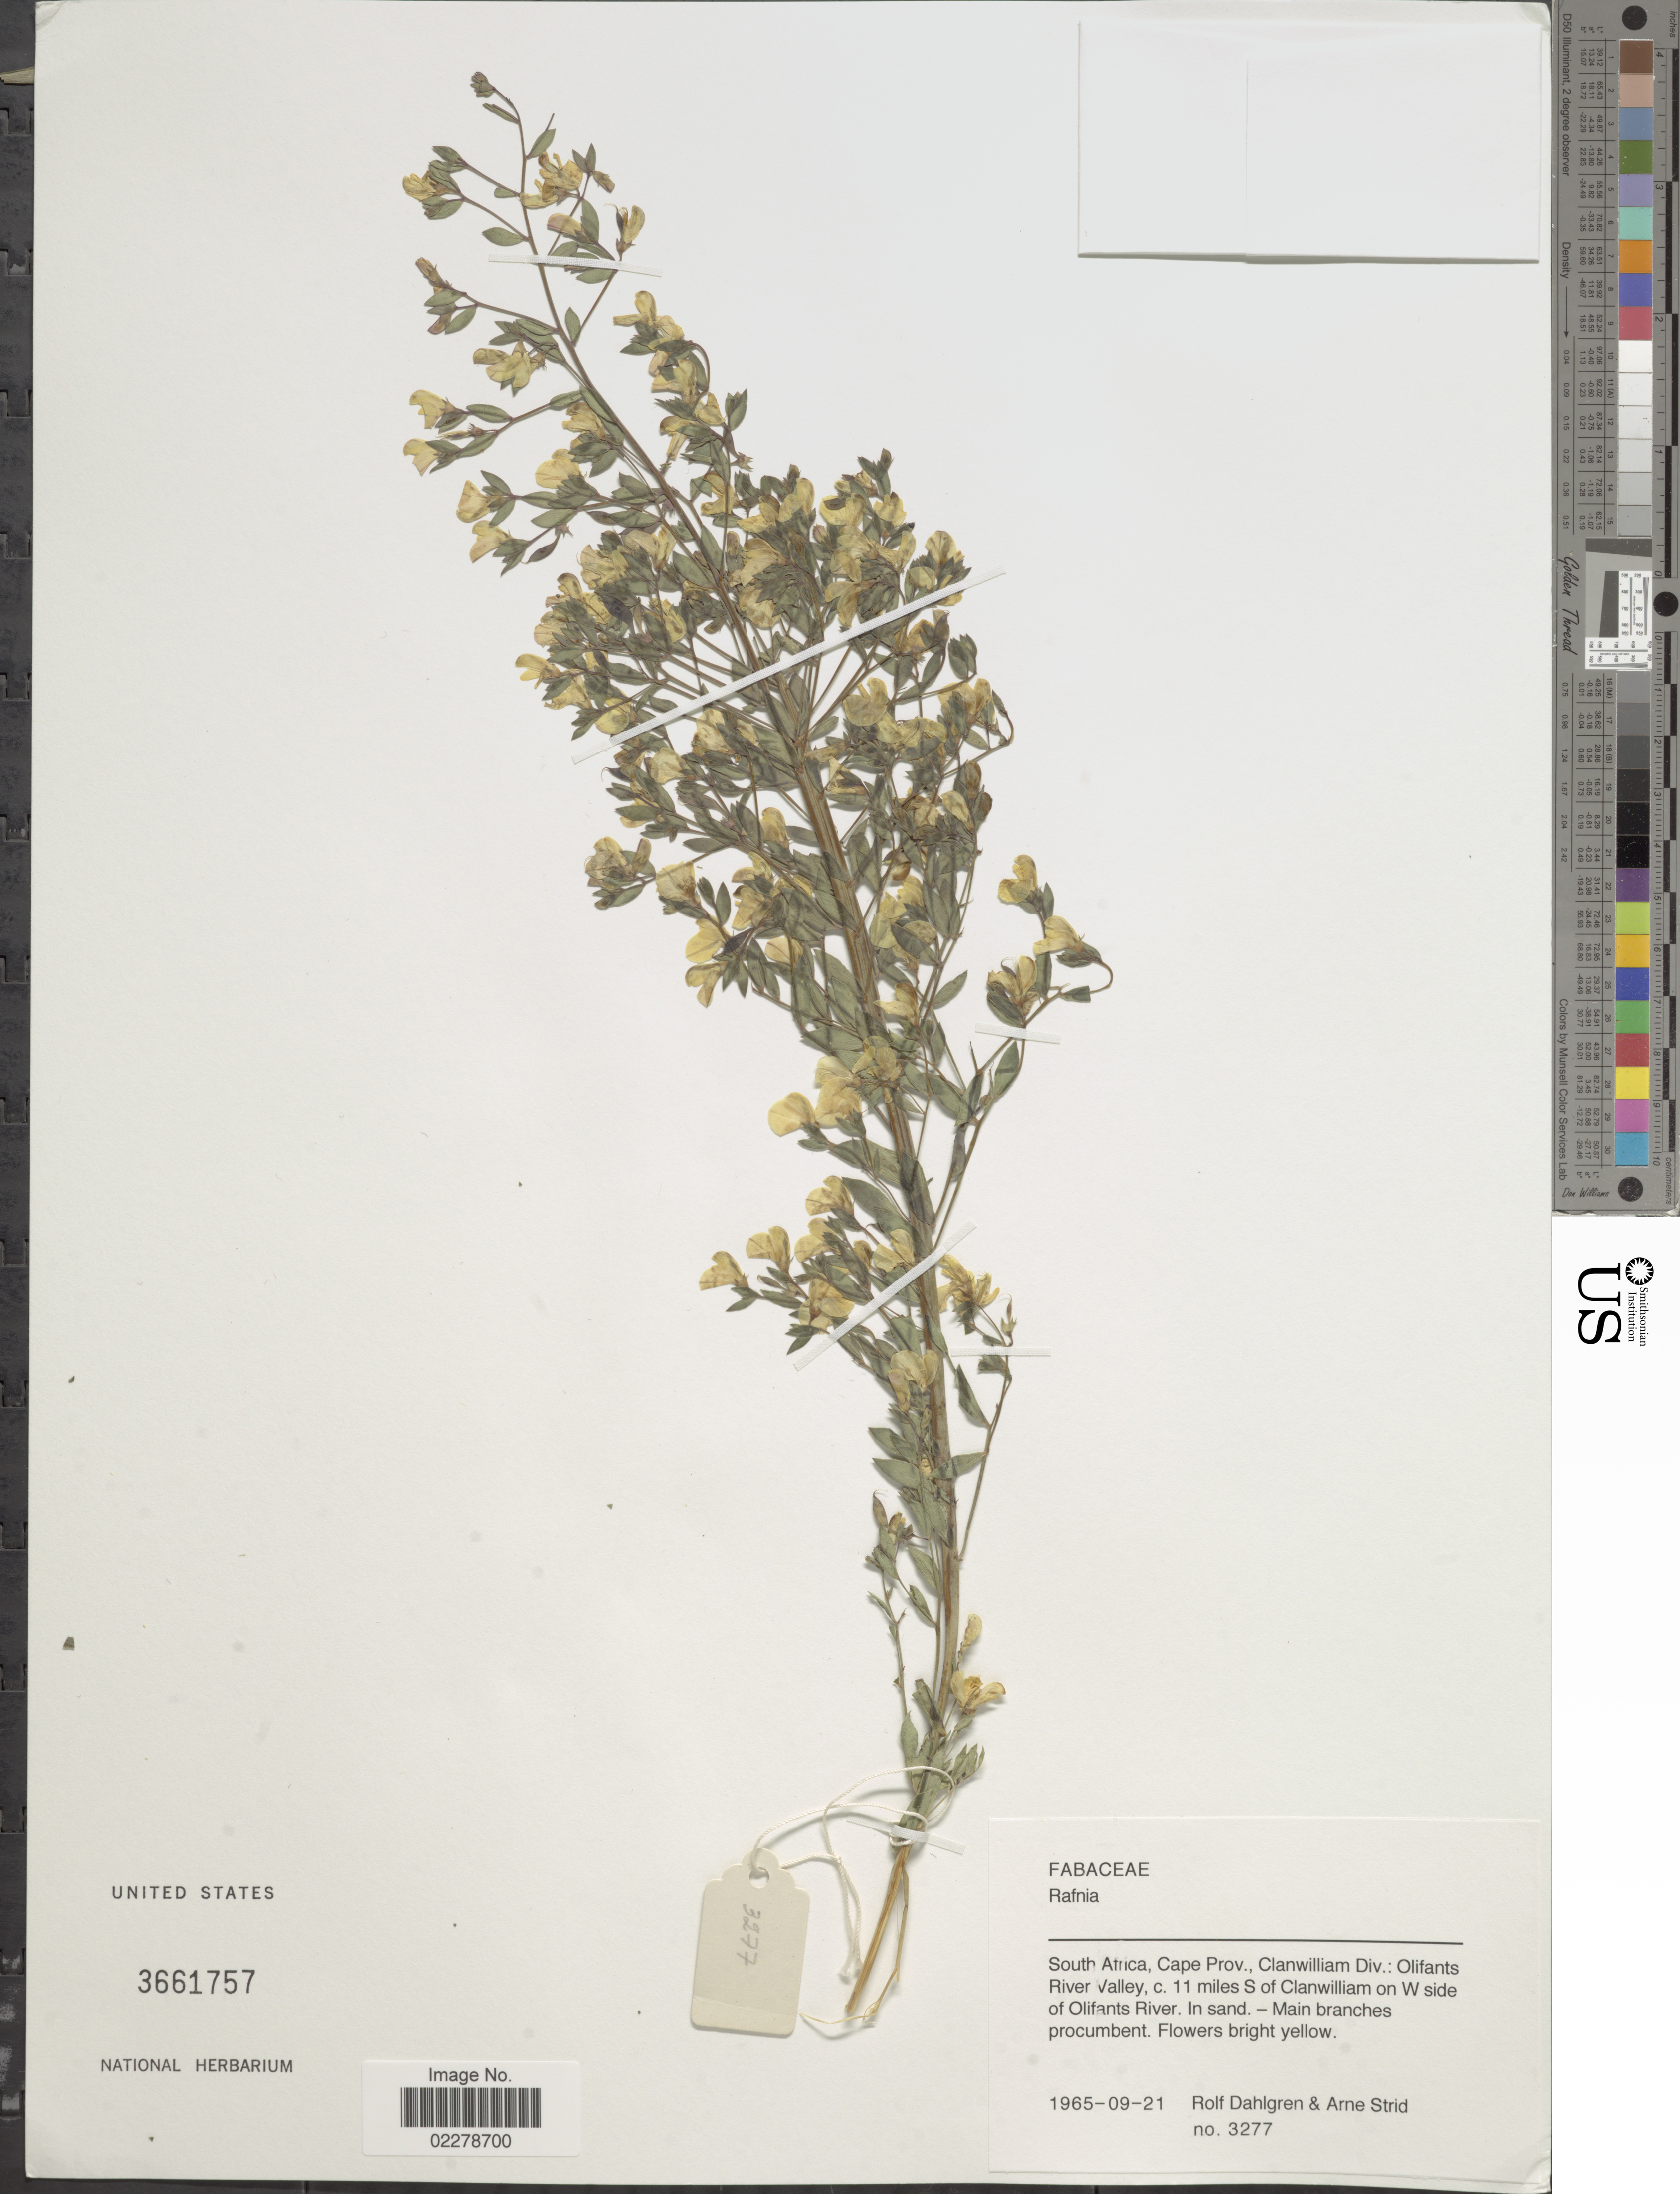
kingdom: Plantae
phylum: Tracheophyta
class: Magnoliopsida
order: Fabales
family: Fabaceae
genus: Rafnia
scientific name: Rafnia sp.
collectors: R. Dahlgren & A. Strid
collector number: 3277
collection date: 1965-09-21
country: South Africa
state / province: Western Cape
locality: Clanwilliam Div.: Olifants River Valley, c. 11 miles S of Clanwilliam on W side of Olifants River.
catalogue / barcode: US 3661757